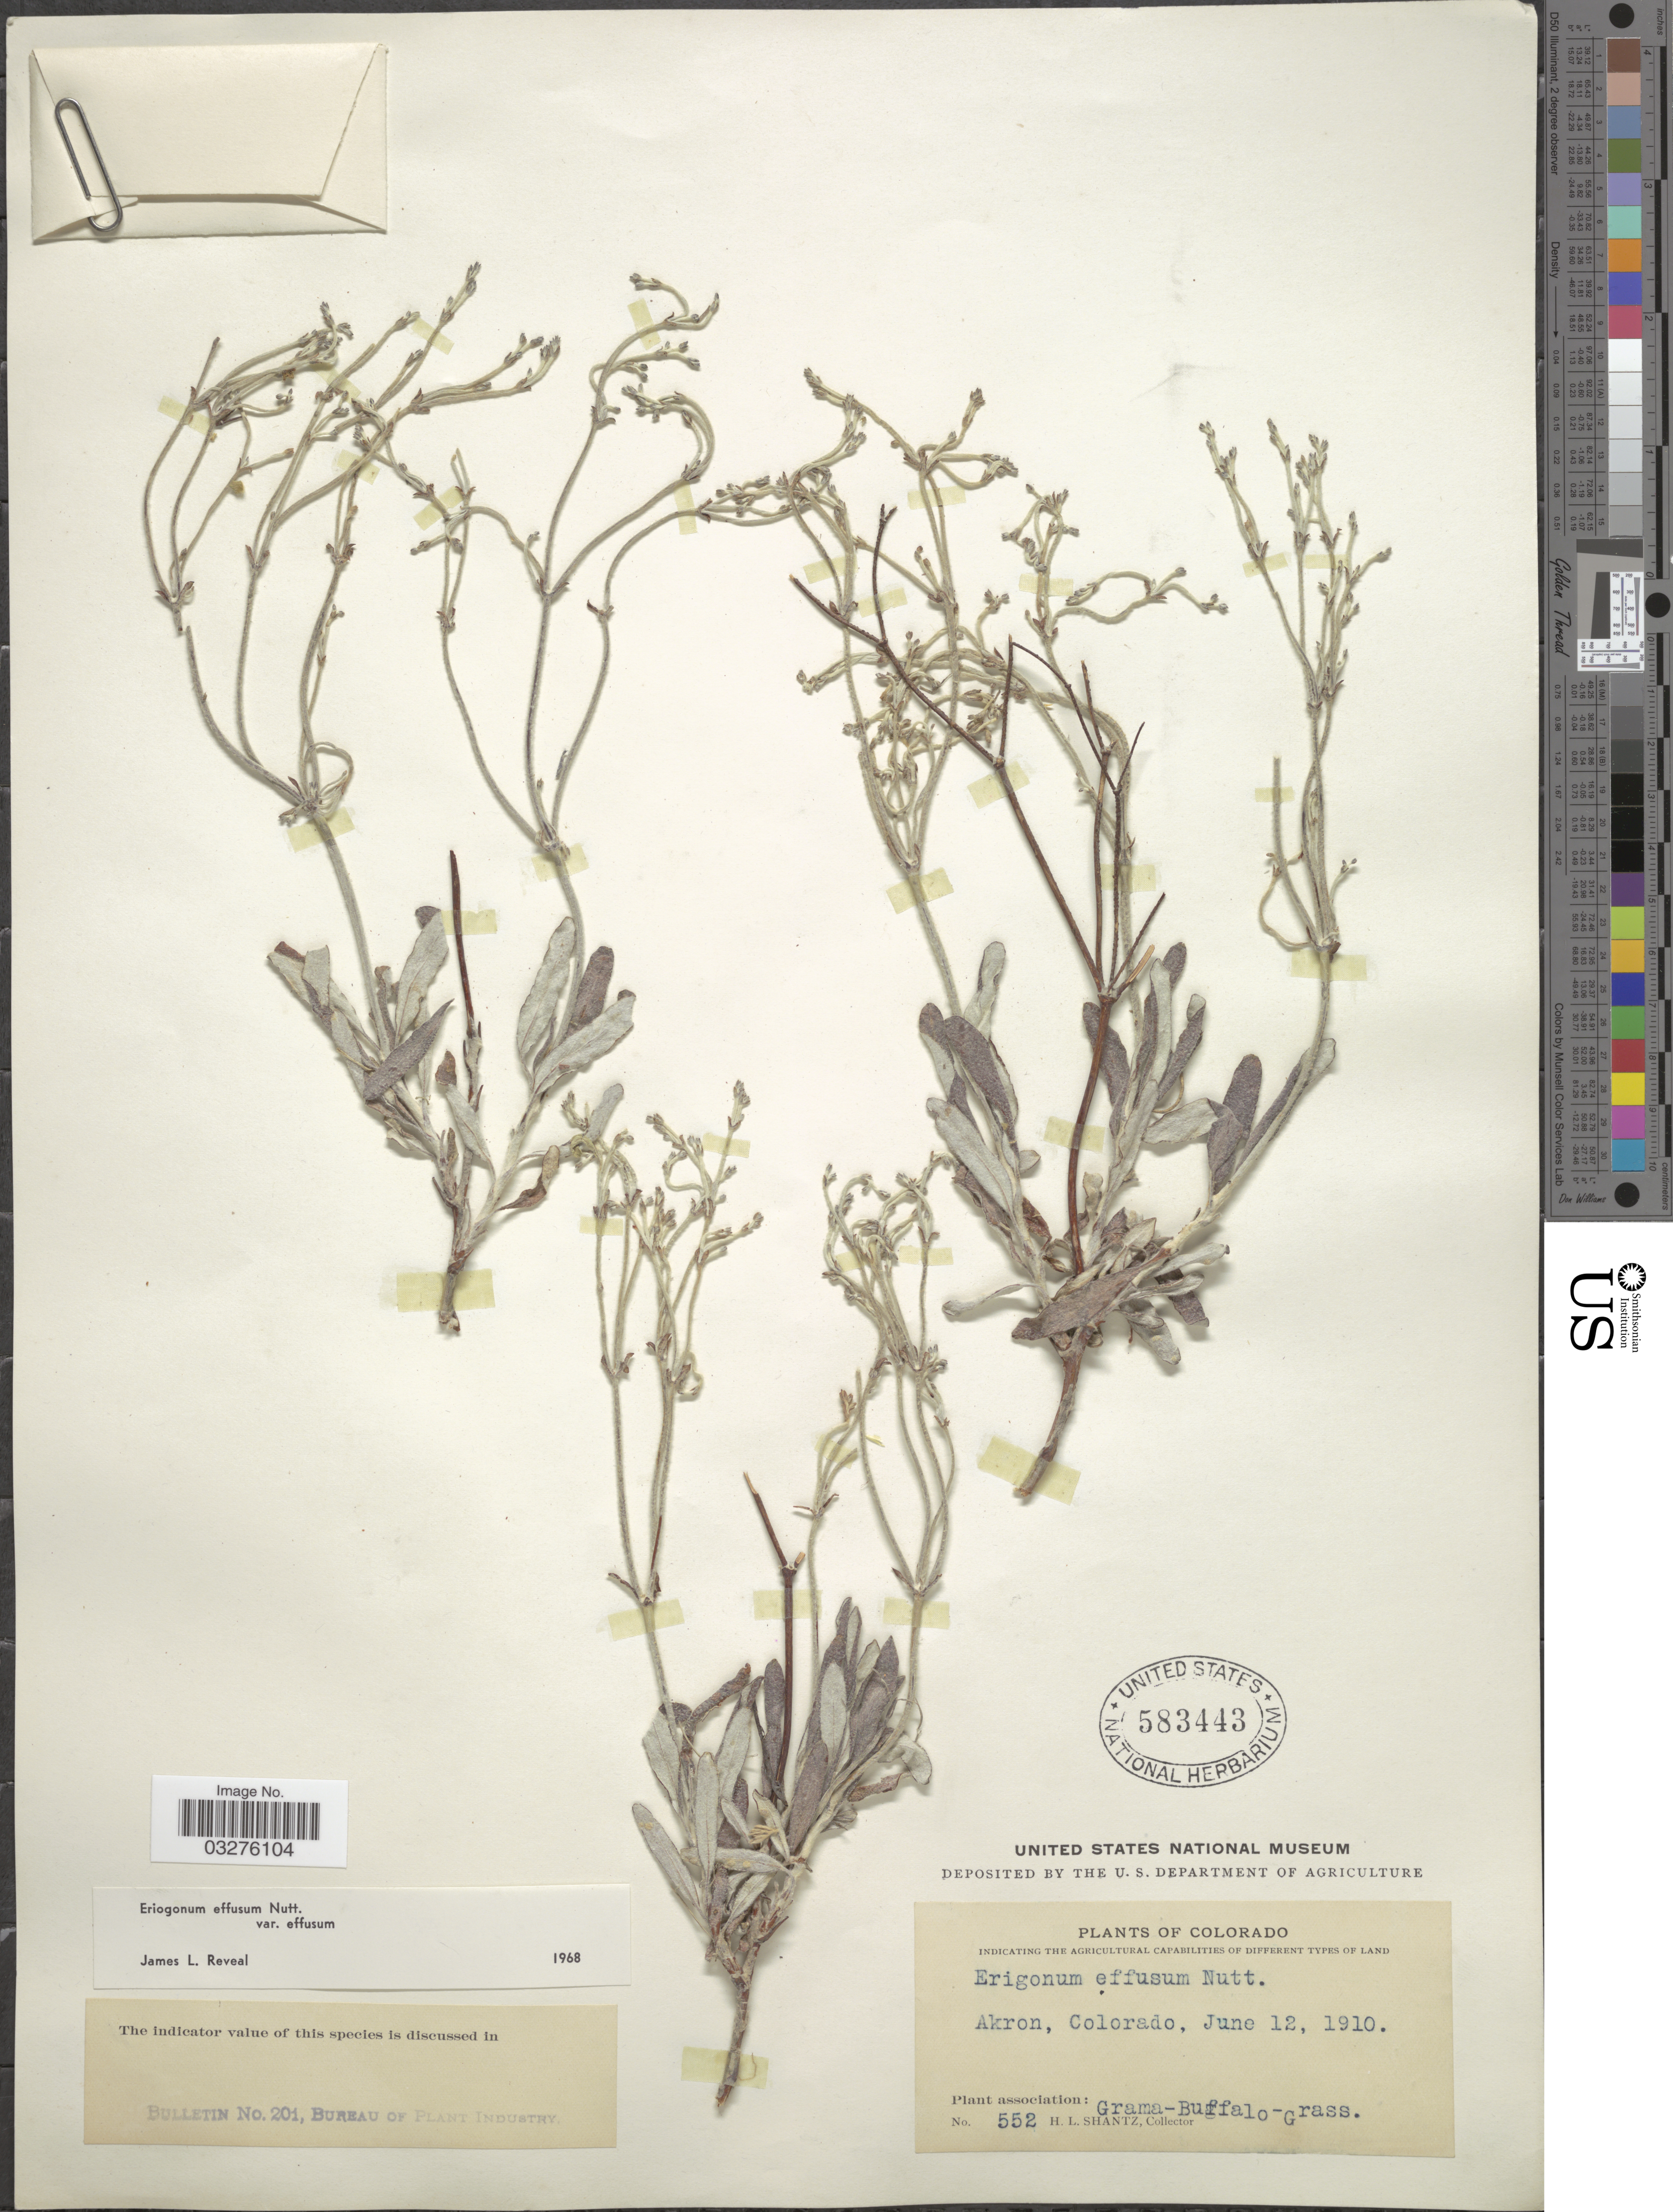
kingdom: Plantae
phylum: Tracheophyta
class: Magnoliopsida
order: Caryophyllales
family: Polygonaceae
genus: Eriogonum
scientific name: Eriogonum effusum var. effusum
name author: Nutt.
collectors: H. Shantz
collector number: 552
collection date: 1910-06-12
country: United States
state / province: Colorado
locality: Akron, Colorado.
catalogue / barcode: US 583443